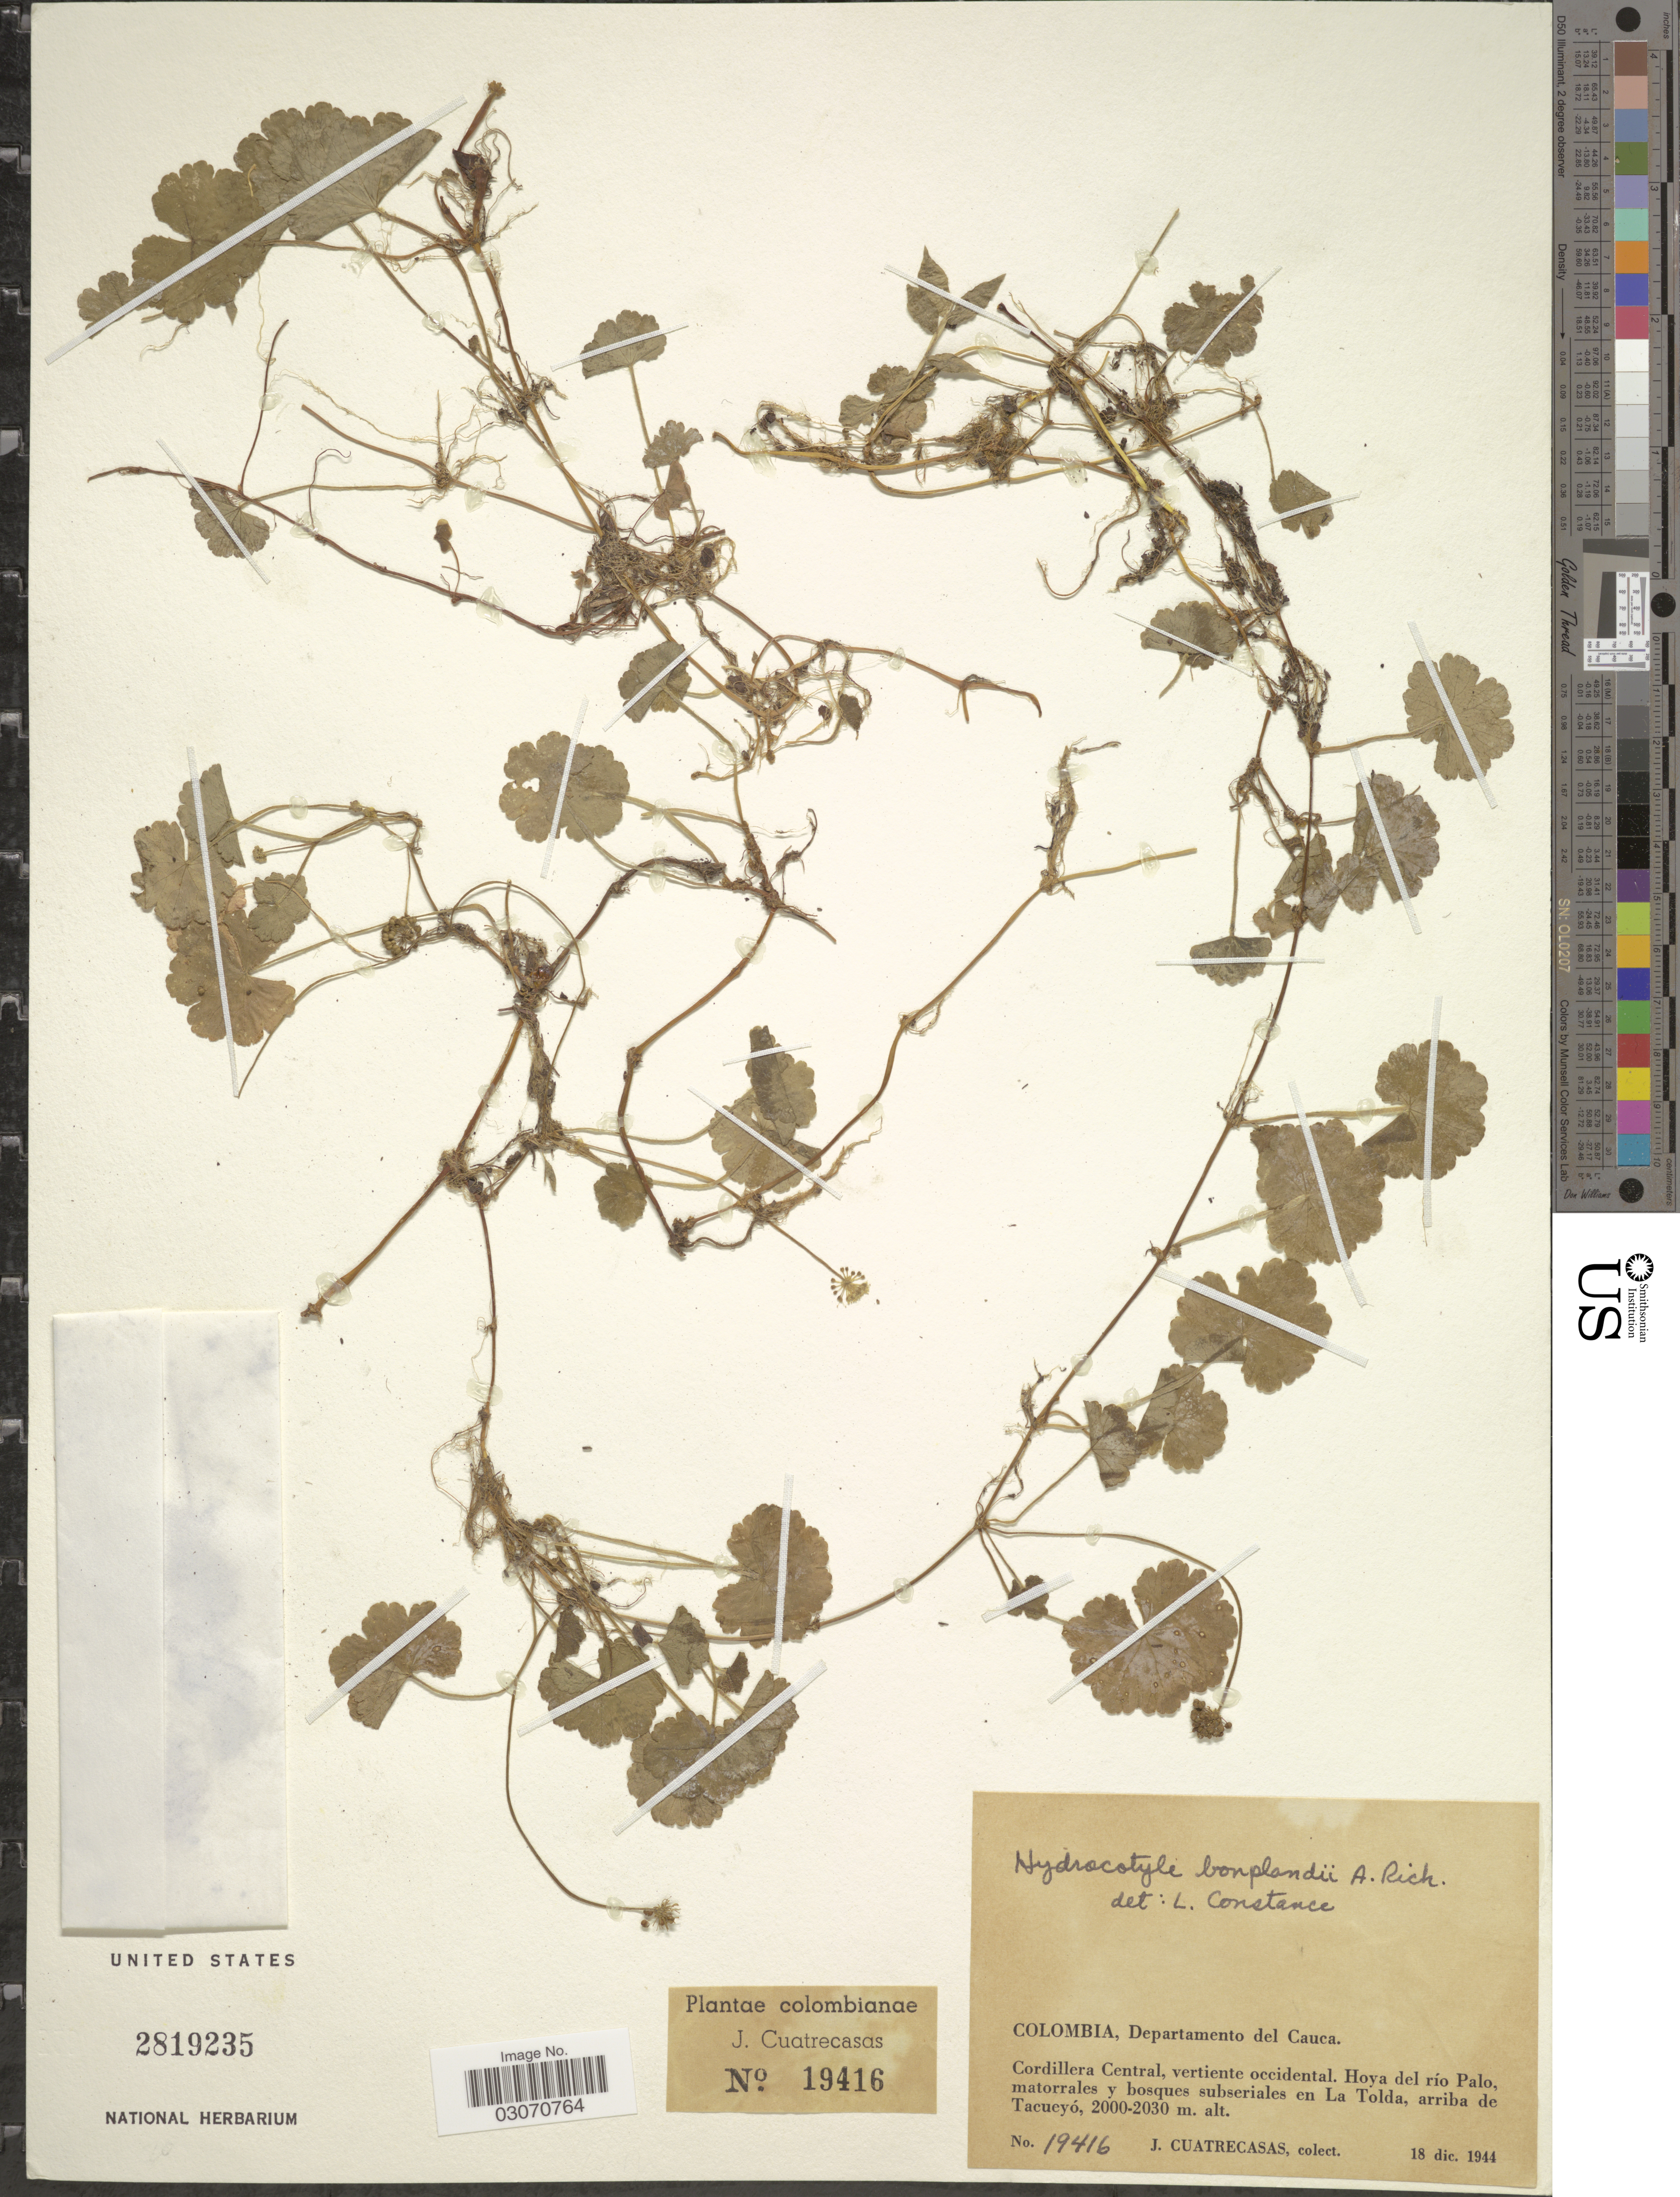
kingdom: Plantae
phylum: Tracheophyta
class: Magnoliopsida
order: Apiales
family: Araliaceae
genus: Hydrocotyle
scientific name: Hydrocotyle bonplandii var. bonplandii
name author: A. Rich.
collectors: J. Cuatrecasas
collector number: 19416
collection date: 1944-12-18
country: Colombia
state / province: Cauca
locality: Departamento del Cauca. Cordillera Central, vertiente occidental. Hoya del río Palo, matorrales y bosques subseriales en La Tolda, arriba de Tacueyó.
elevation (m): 2000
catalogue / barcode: US 2819235